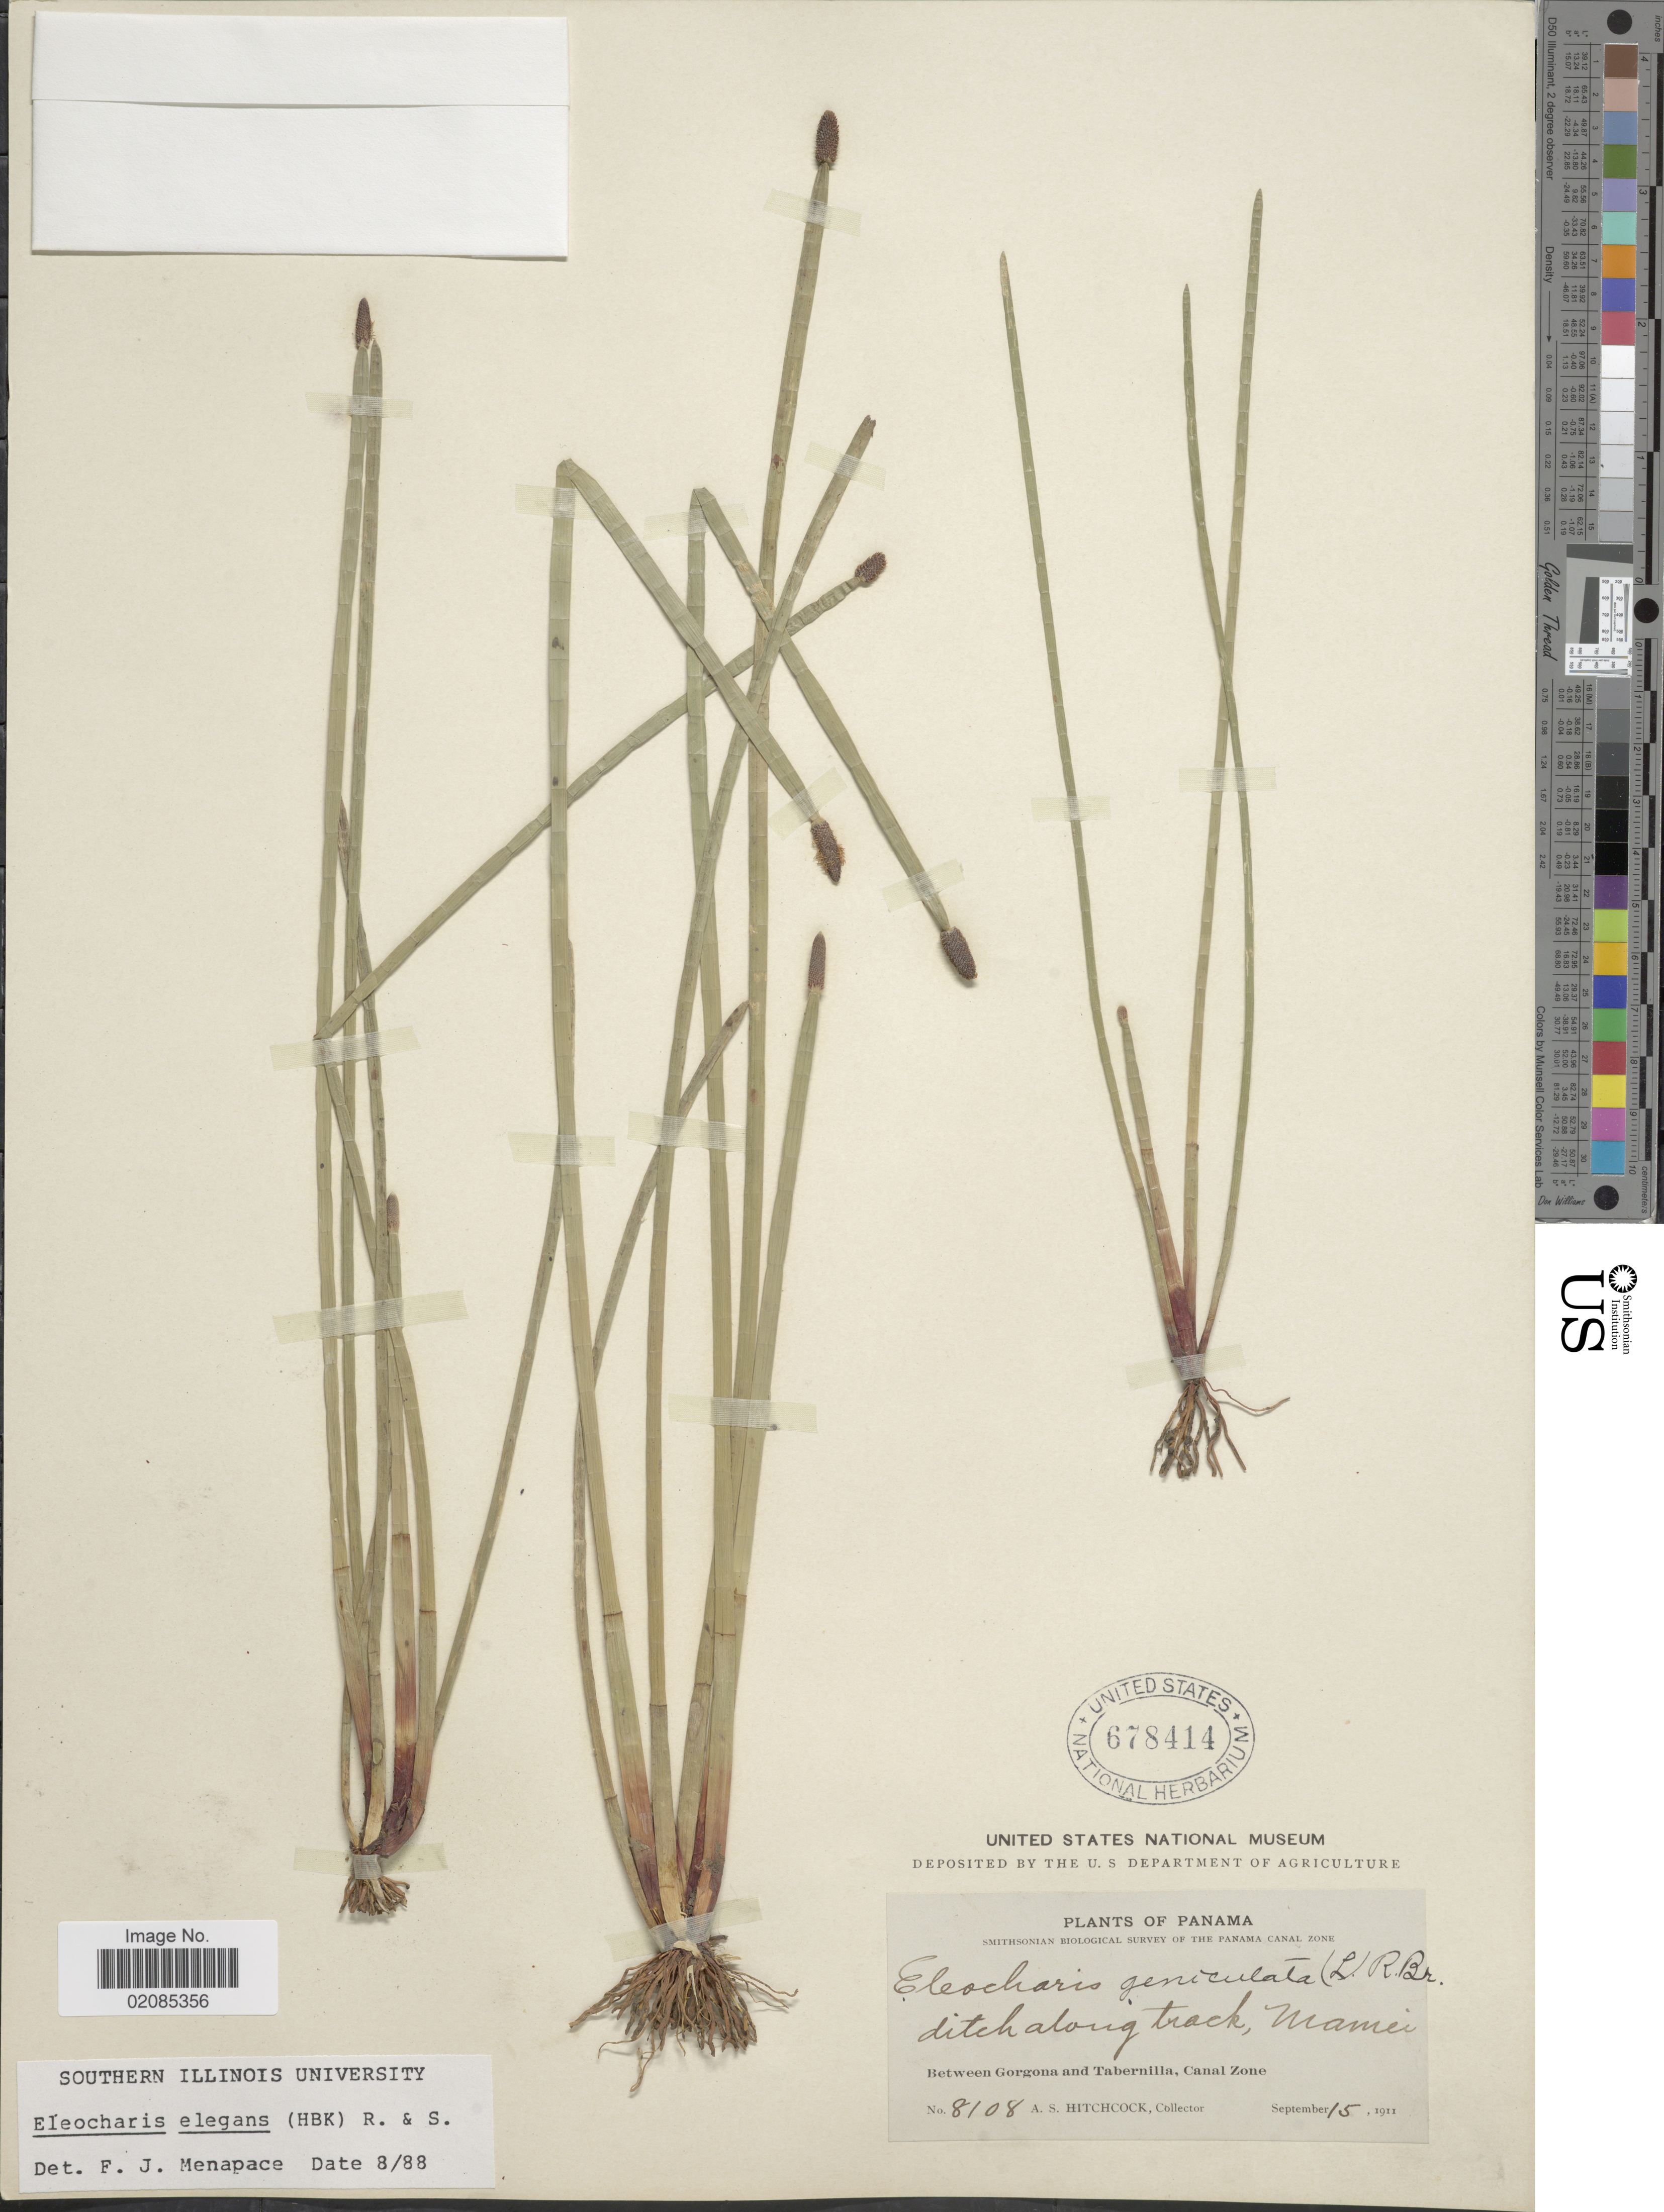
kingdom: Plantae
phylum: Tracheophyta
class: Liliopsida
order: Poales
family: Cyperaceae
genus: Eleocharis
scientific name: Eleocharis elegans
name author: (Kunth) Roem. & Schult.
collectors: A. S. Hitchcock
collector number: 8108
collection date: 1911-09-15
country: Panama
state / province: Colón / Panamá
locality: Ditch along track, Mamei. Between Gorgona and Tabernilla, Canal Zone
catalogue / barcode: US 678414